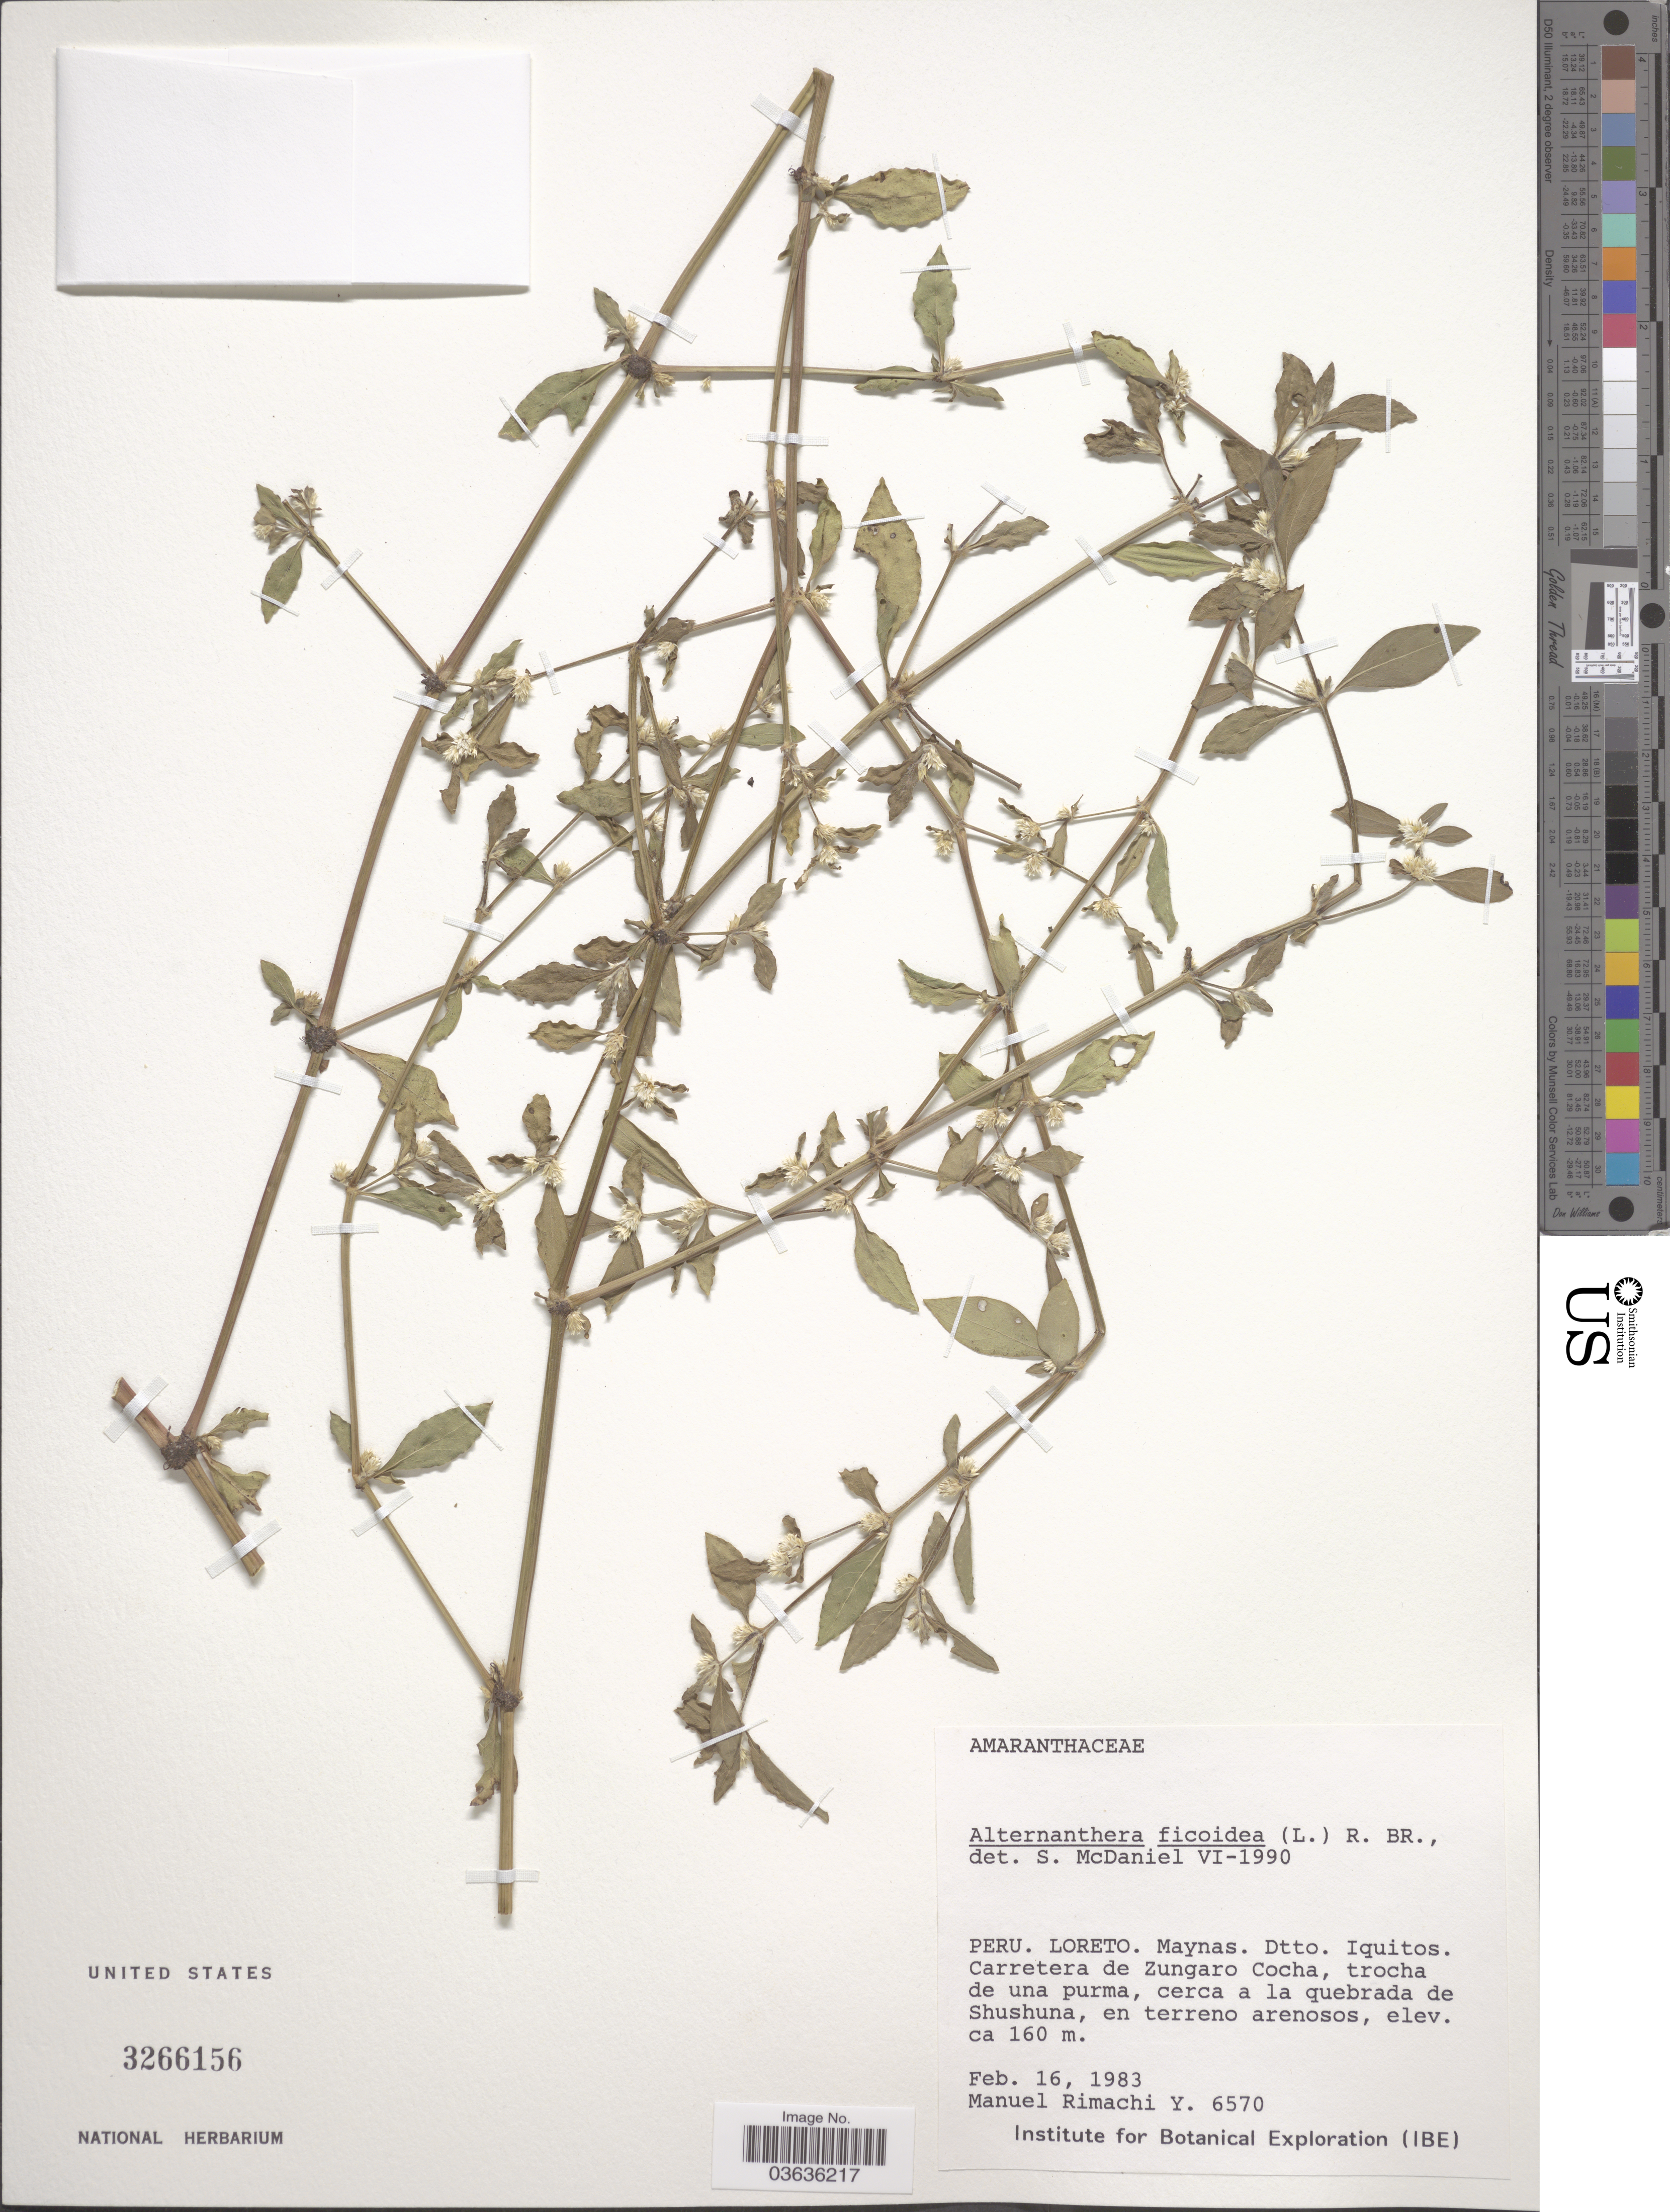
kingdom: Plantae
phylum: Tracheophyta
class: Magnoliopsida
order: Caryophyllales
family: Amaranthaceae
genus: Alternanthera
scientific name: Alternanthera ficoidea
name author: (L.) P. Beauv.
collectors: M. Rimachi Y.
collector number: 6570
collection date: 1983-02-16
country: Peru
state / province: Loreto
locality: Maynas. Dtto. Iquitos. Carretera de Zungaro Cocha, trocha de una purma, cerca a la quebrada de Shushuna.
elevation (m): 160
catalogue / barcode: US 3266156